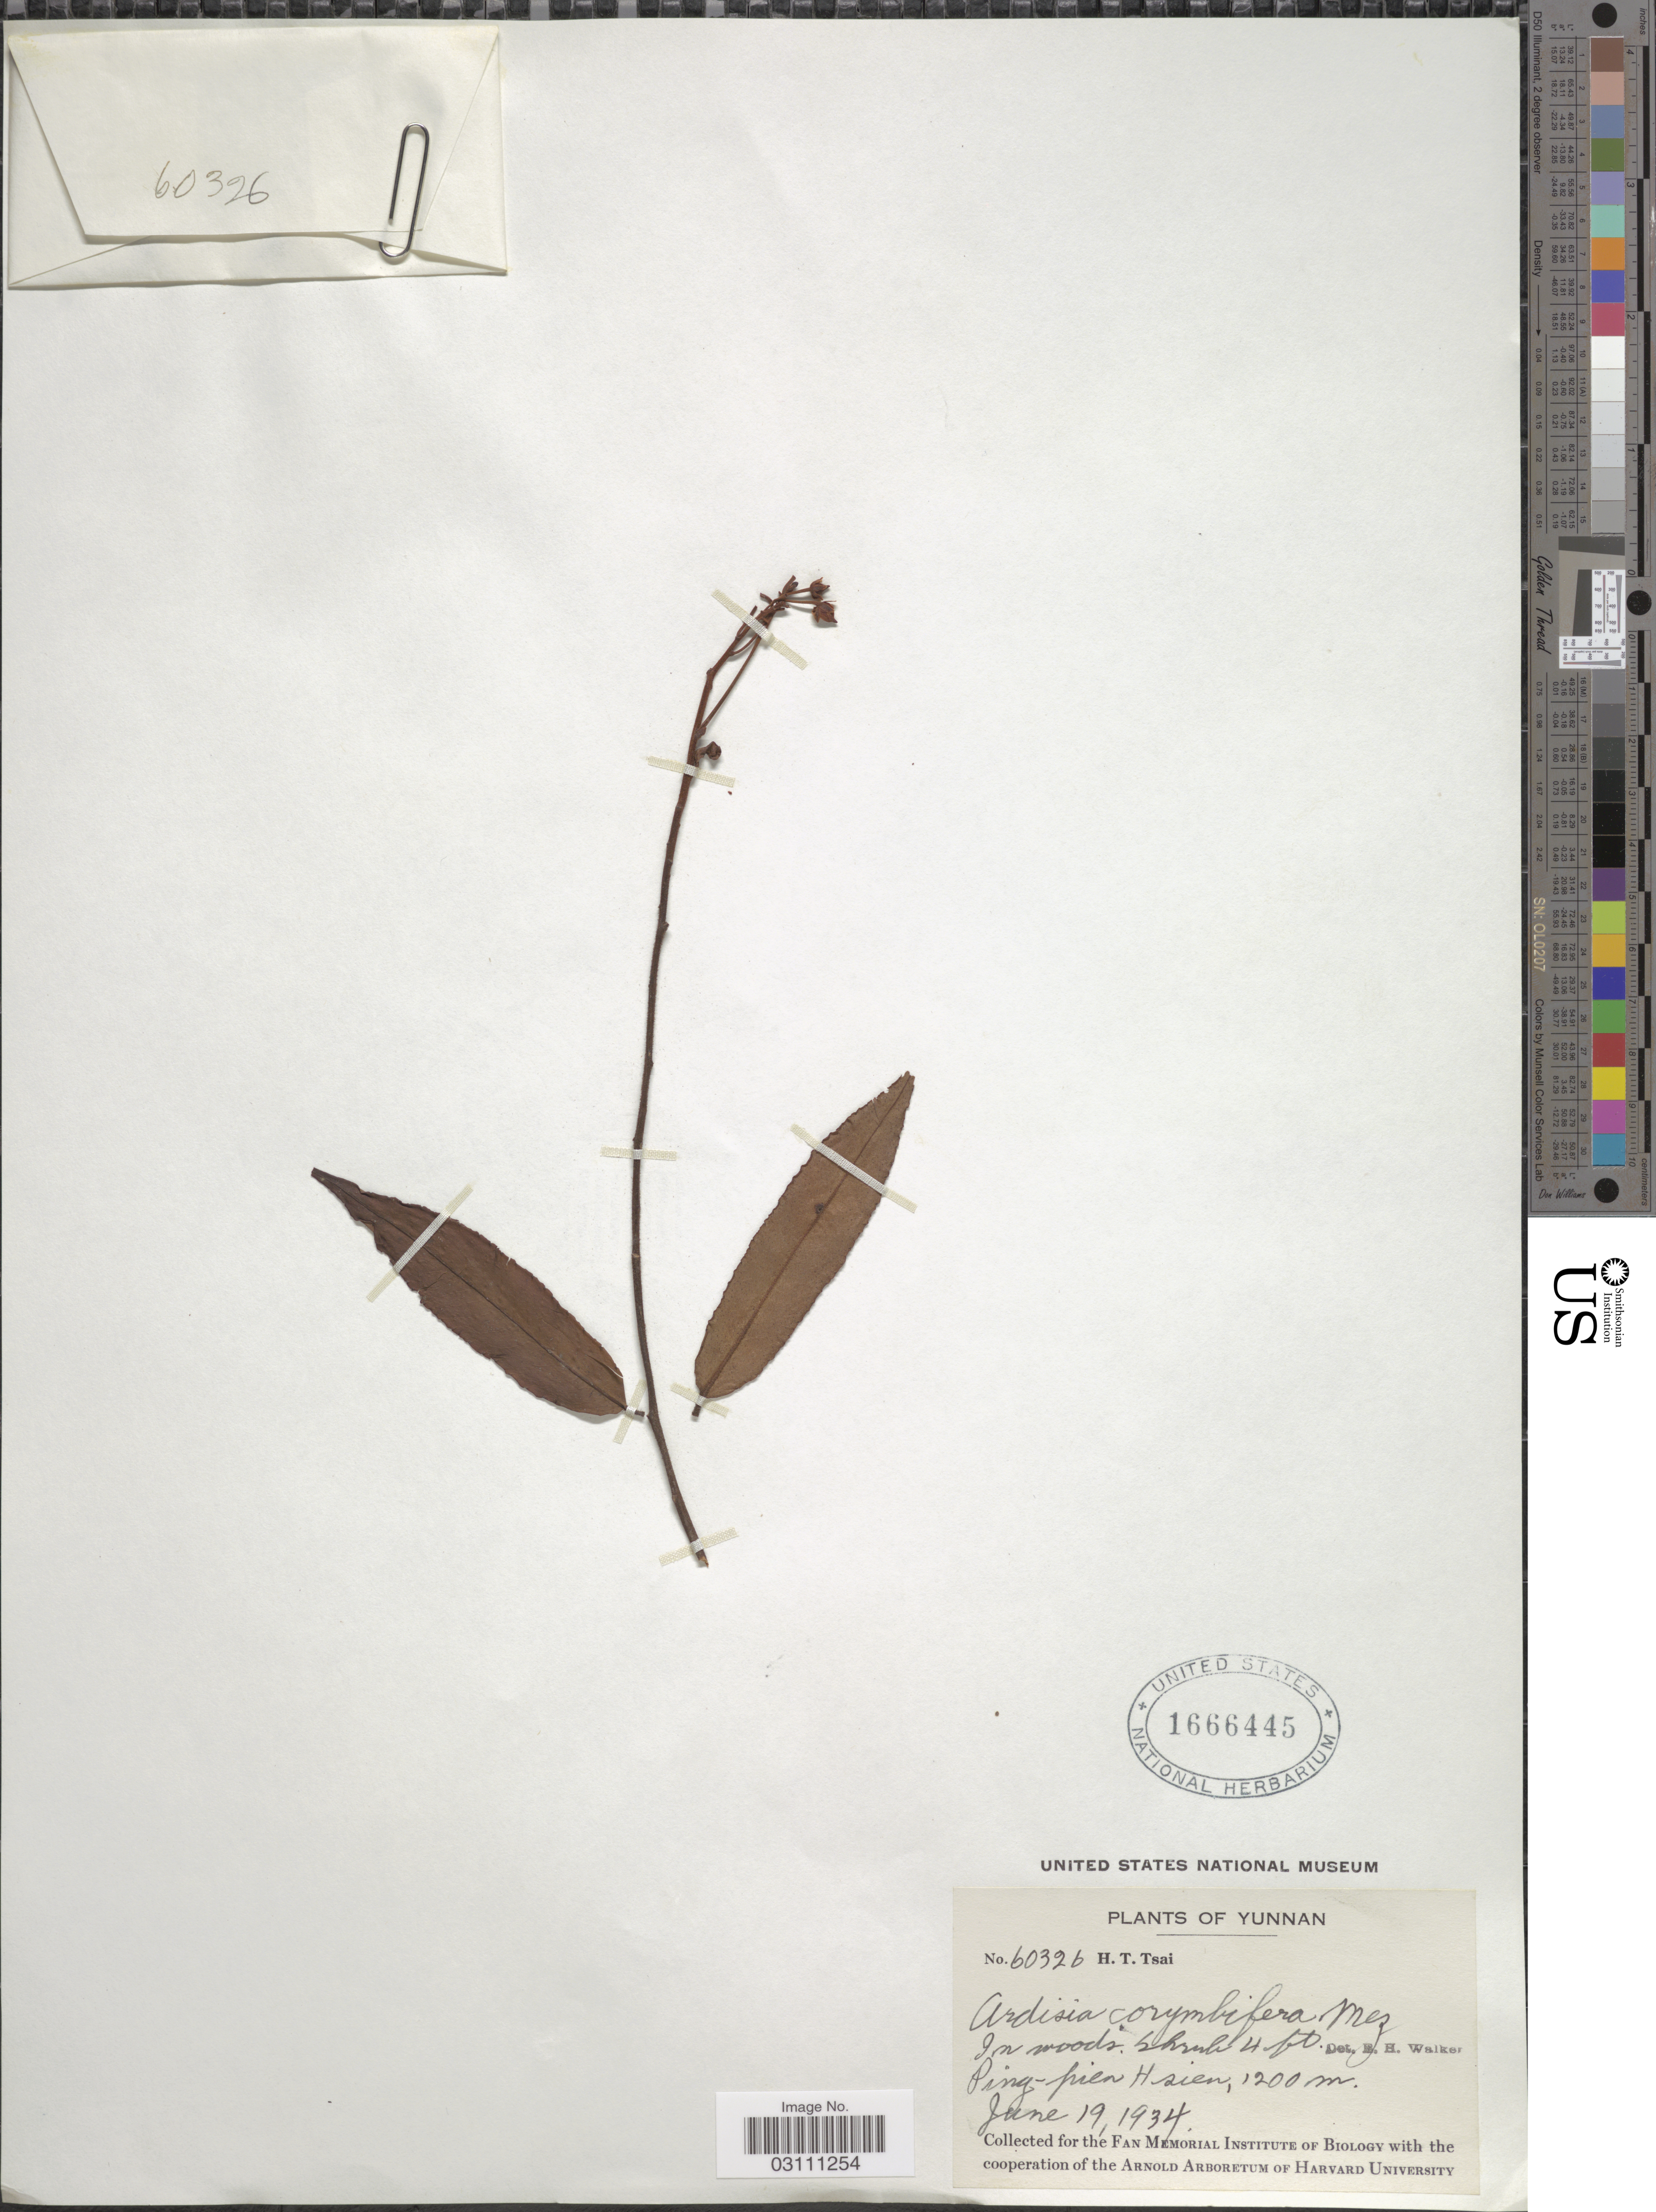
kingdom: Plantae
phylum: Tracheophyta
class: Magnoliopsida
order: Ericales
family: Primulaceae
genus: Ardisia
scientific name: Ardisia corymbifera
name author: Mez in Engl.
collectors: H. Tsai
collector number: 60326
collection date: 1934-06-19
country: China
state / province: Yunnan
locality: Ping-pien Hsien.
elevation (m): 1200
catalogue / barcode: US 1666445